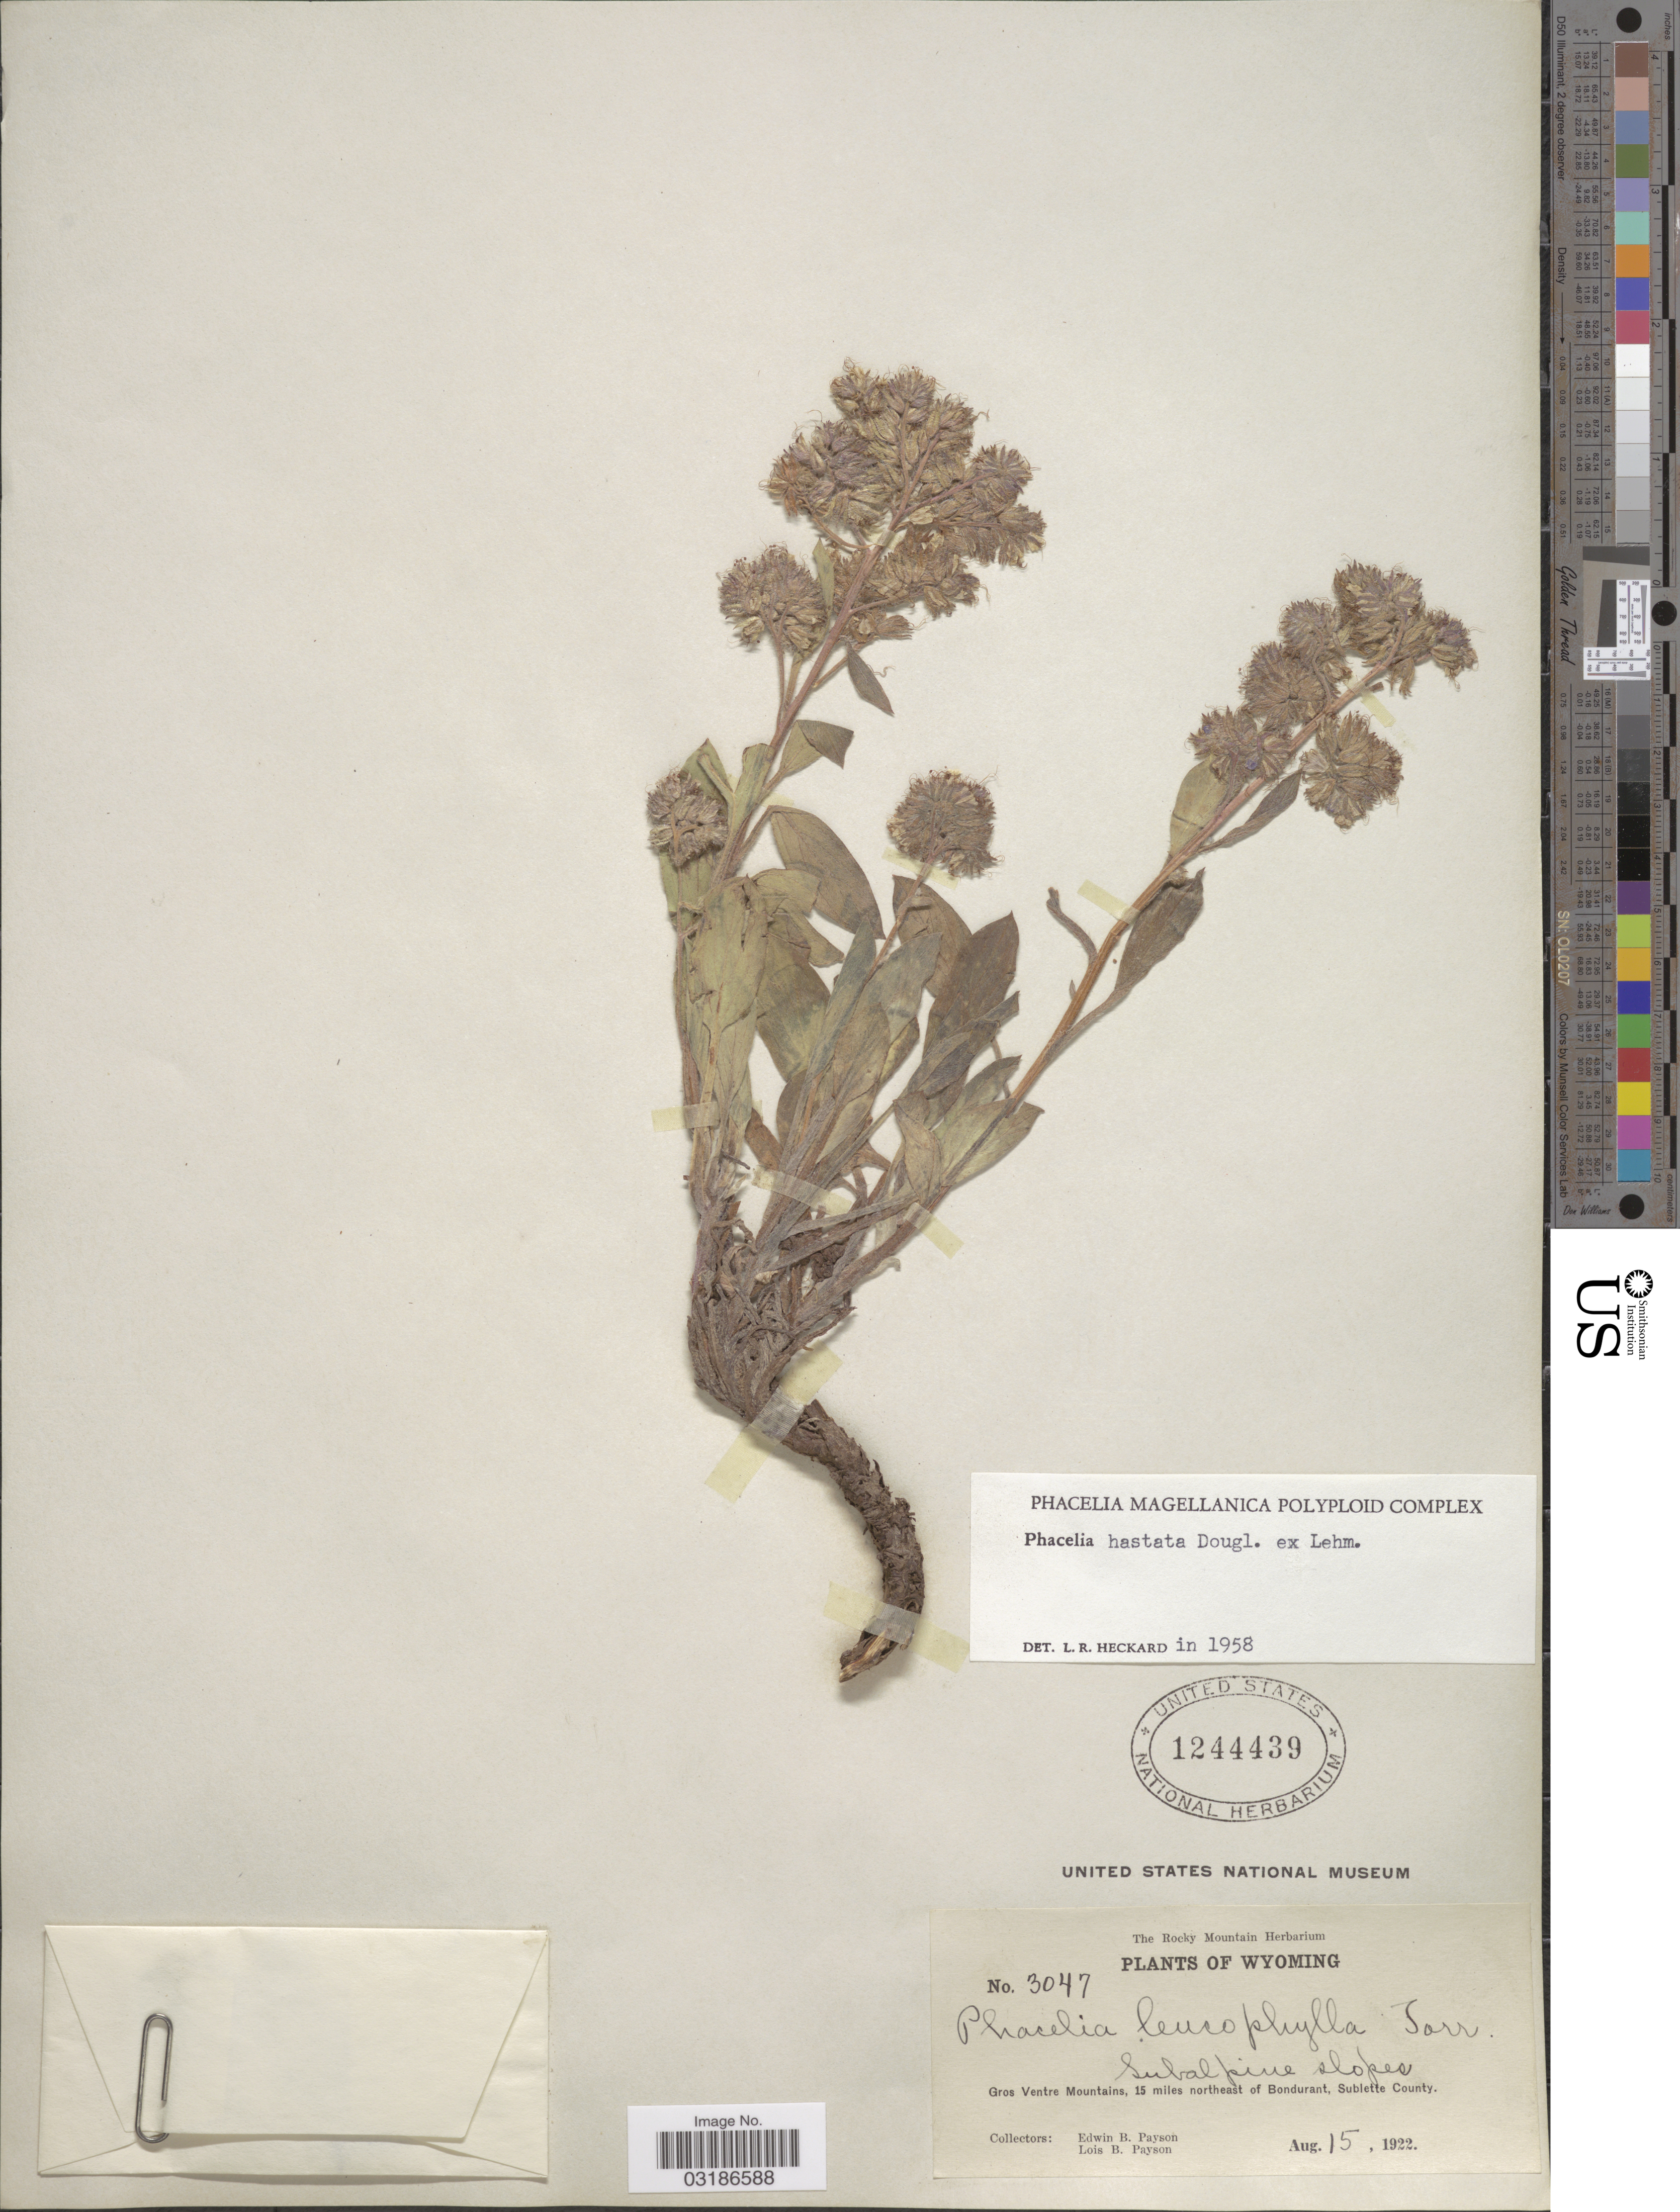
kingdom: Plantae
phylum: Tracheophyta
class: Magnoliopsida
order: Boraginales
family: Hydrophyllaceae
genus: Phacelia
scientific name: Phacelia hastata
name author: Douglas ex Lehm.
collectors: E. B. Payson & L. Payson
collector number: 3047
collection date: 1922-08-15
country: United States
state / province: Wyoming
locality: Subalpine slopes, Gros Ventre Mountains, 15 miles northeast of Bondurant, Sublette County.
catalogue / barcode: US 1244439